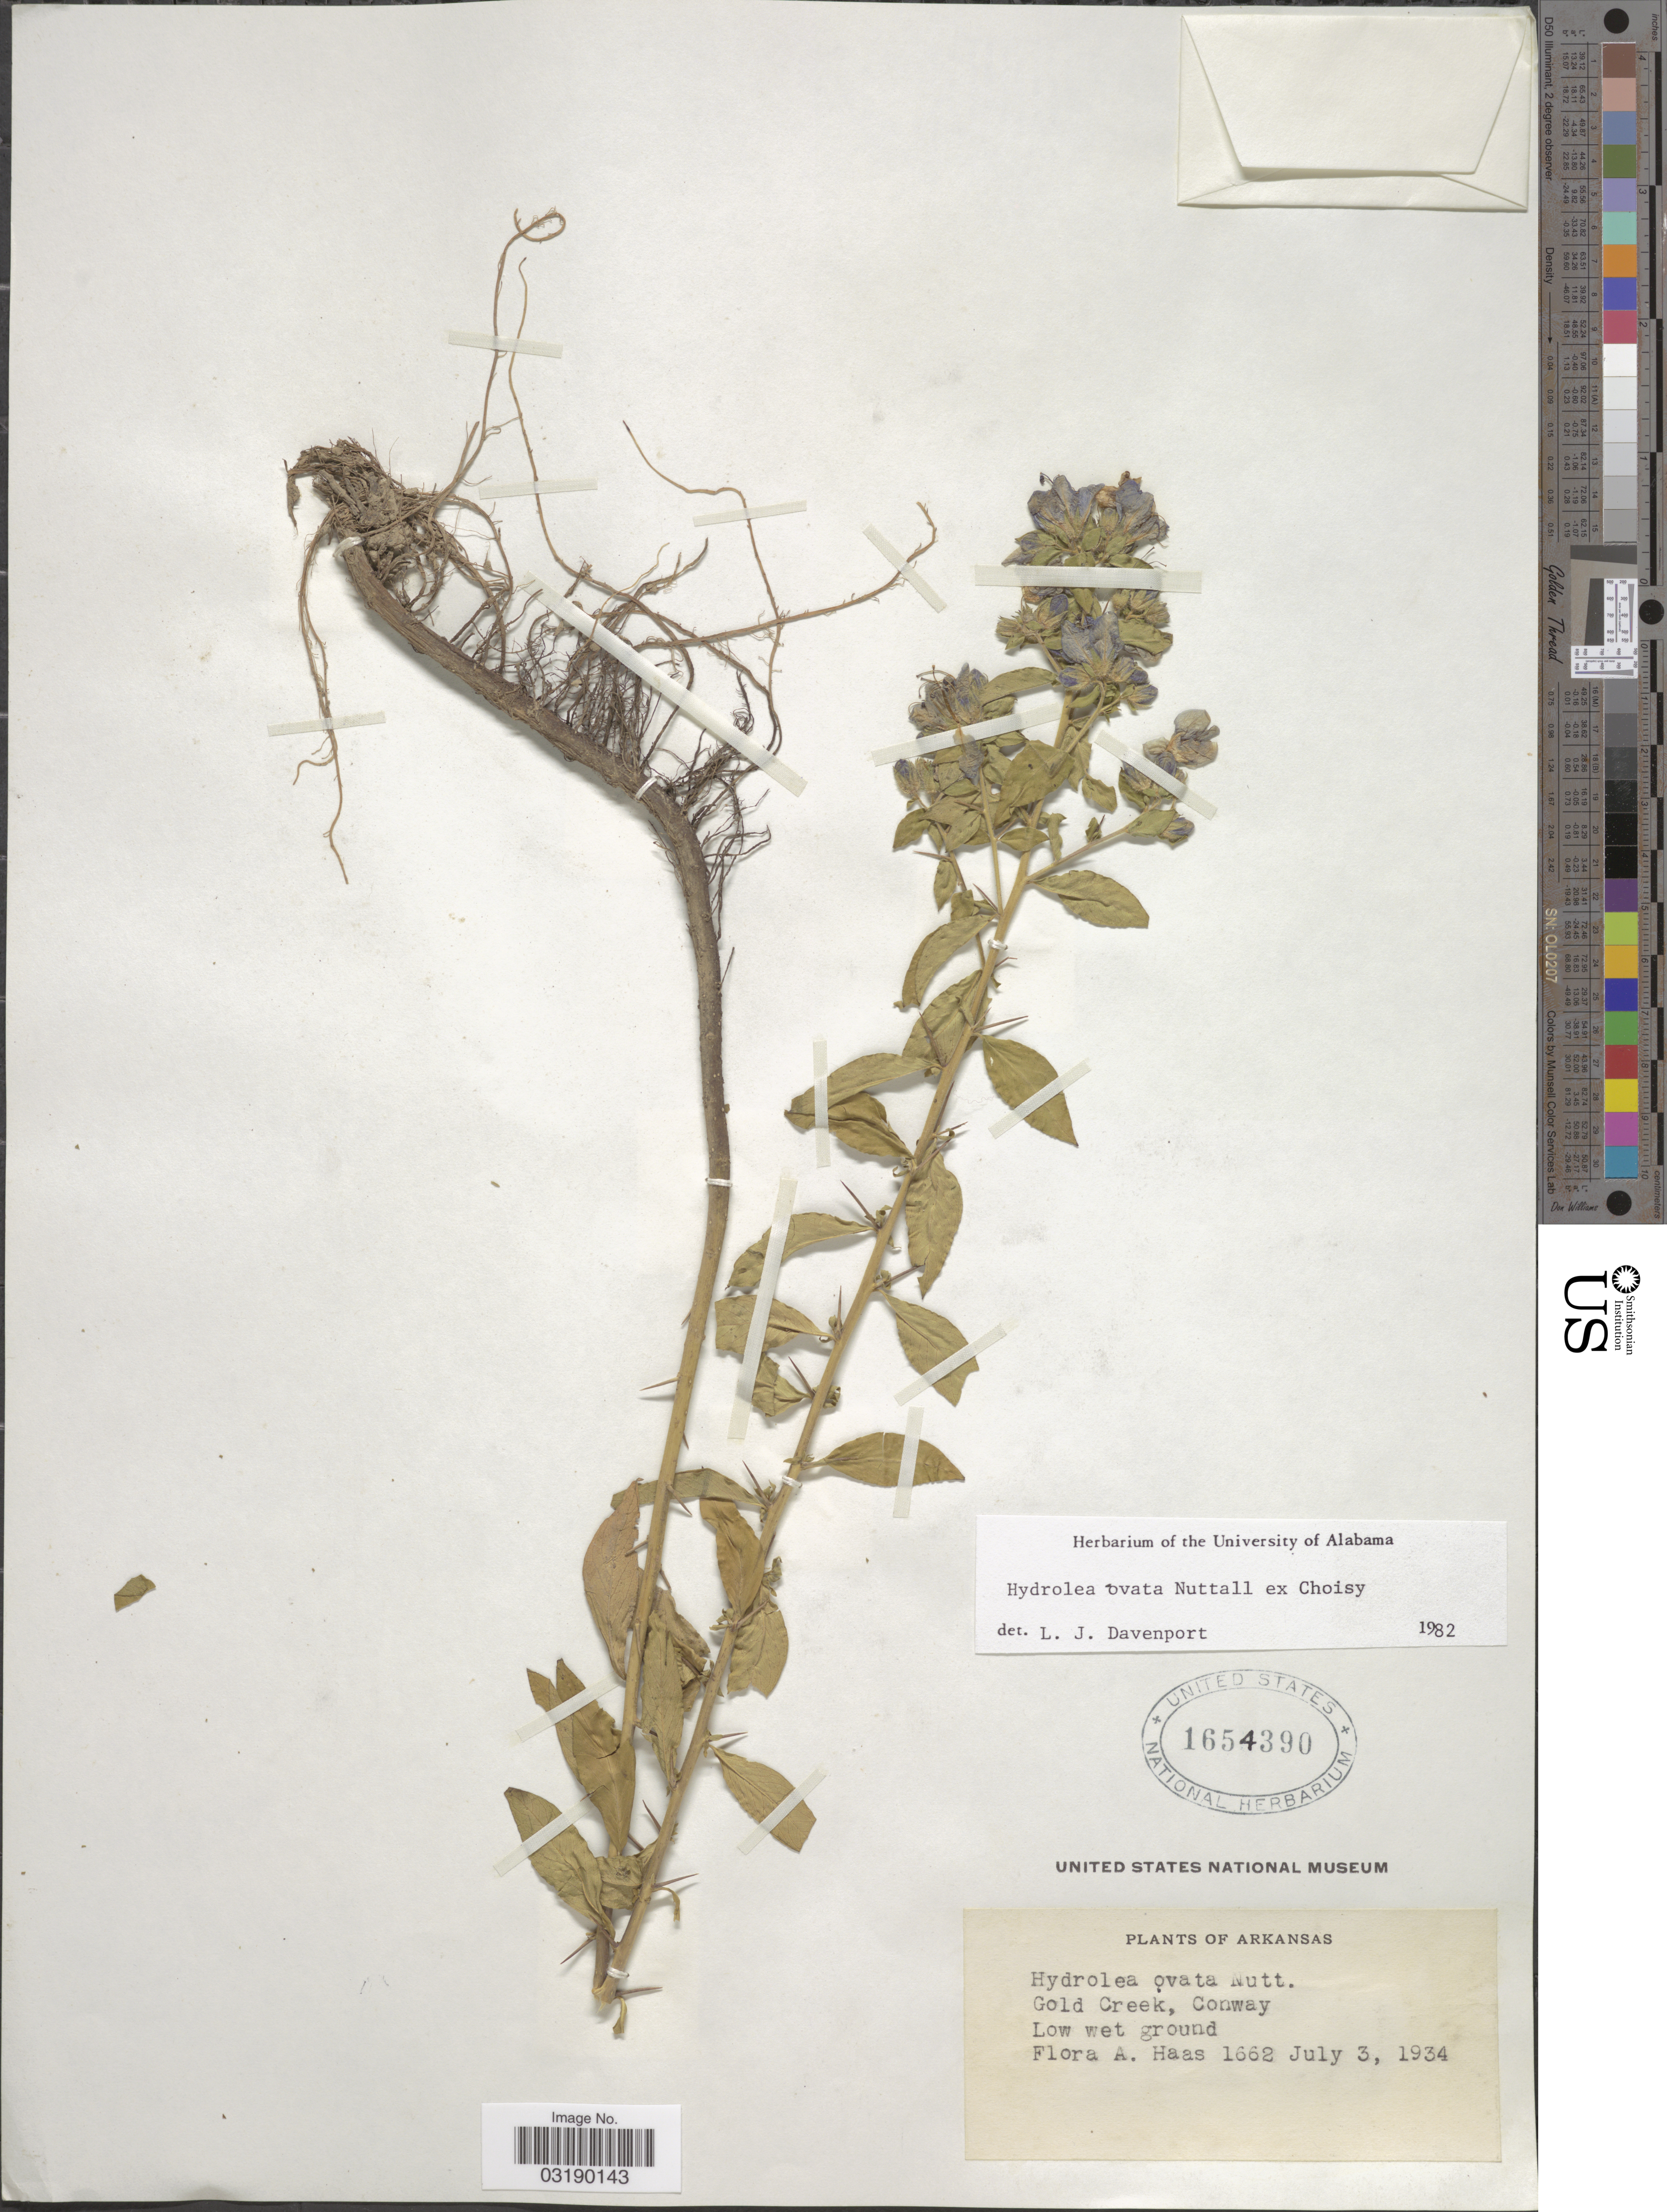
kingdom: Plantae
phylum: Tracheophyta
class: Magnoliopsida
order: Solanales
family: Hydroleaceae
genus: Hydrolea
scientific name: Hydrolea ovata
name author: Nutt. ex Choisy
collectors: F. A. Haas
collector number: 1662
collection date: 1934-07-03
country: United States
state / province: Arkansas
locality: Gold Creek, Conway. Low wet ground.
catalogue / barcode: US 1654390